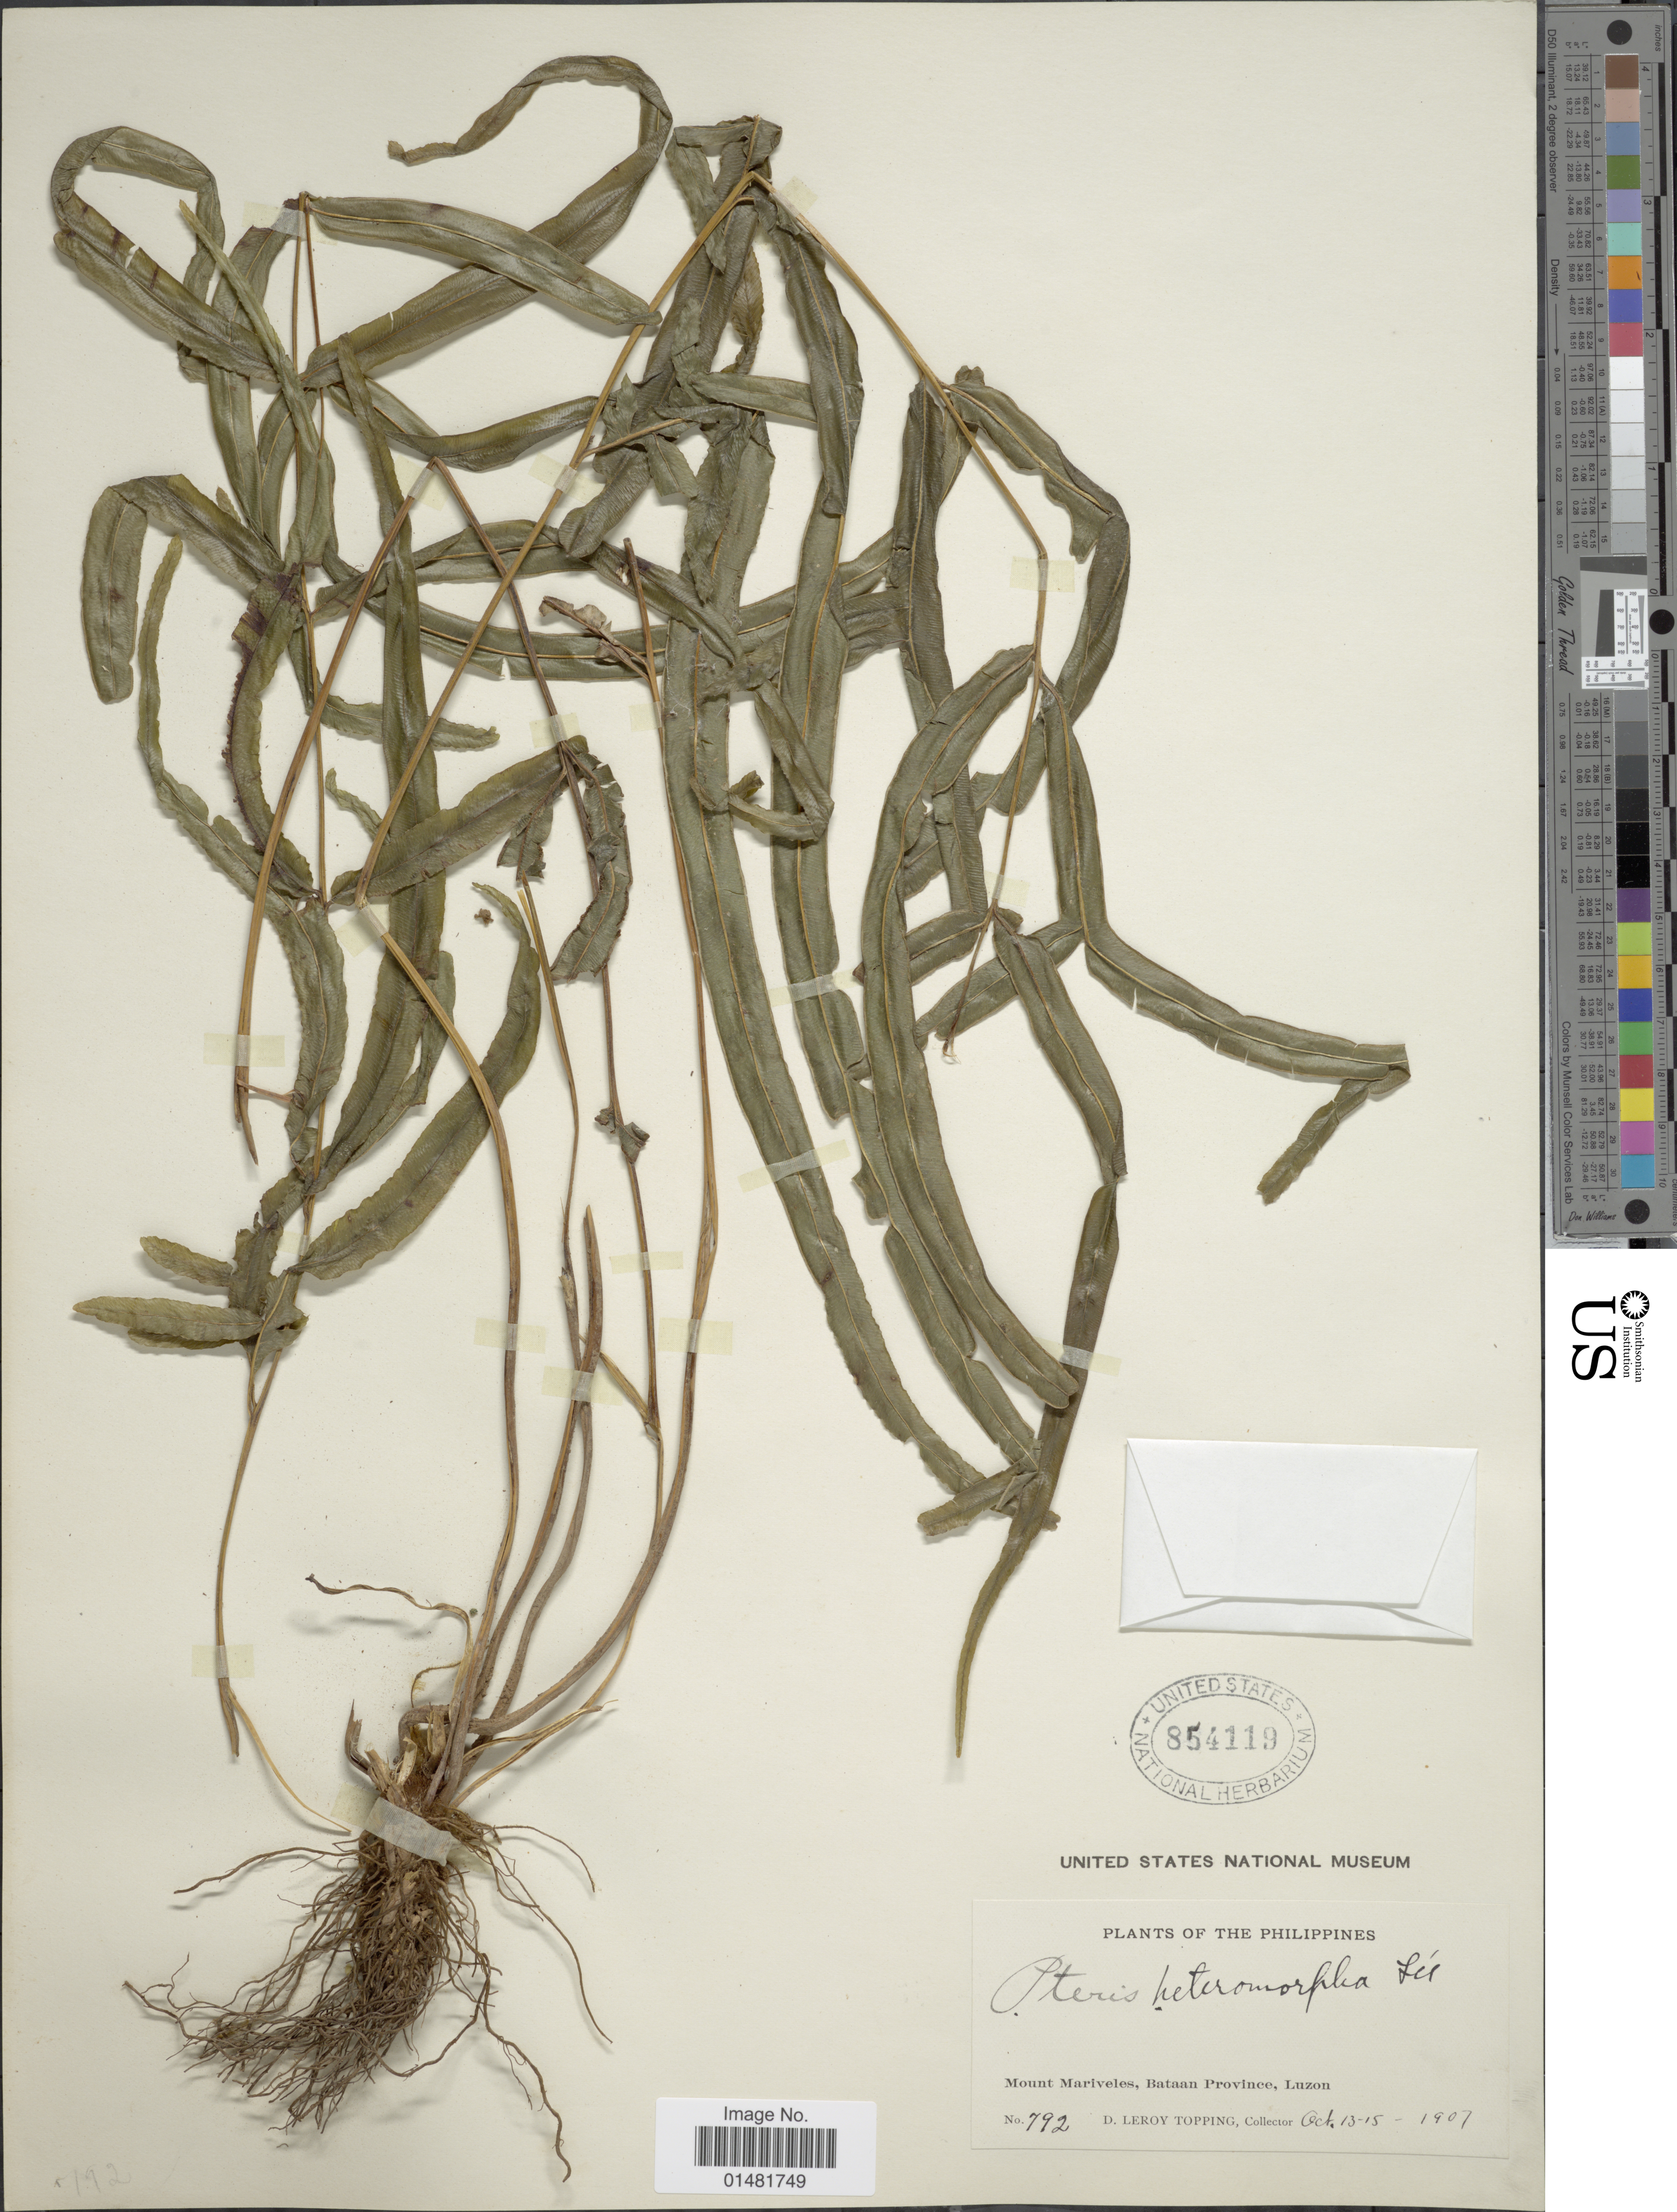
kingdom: Plantae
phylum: Tracheophyta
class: Polypodiopsida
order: Polypodiales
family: Pteridaceae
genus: Pteris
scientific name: Pteris heteromorpha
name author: Fée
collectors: D. L. Topping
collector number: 792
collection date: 1907-10-13/1907-10-15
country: Philippines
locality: Mount Mariveles, Bataan Province, Luzon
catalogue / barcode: US 854119